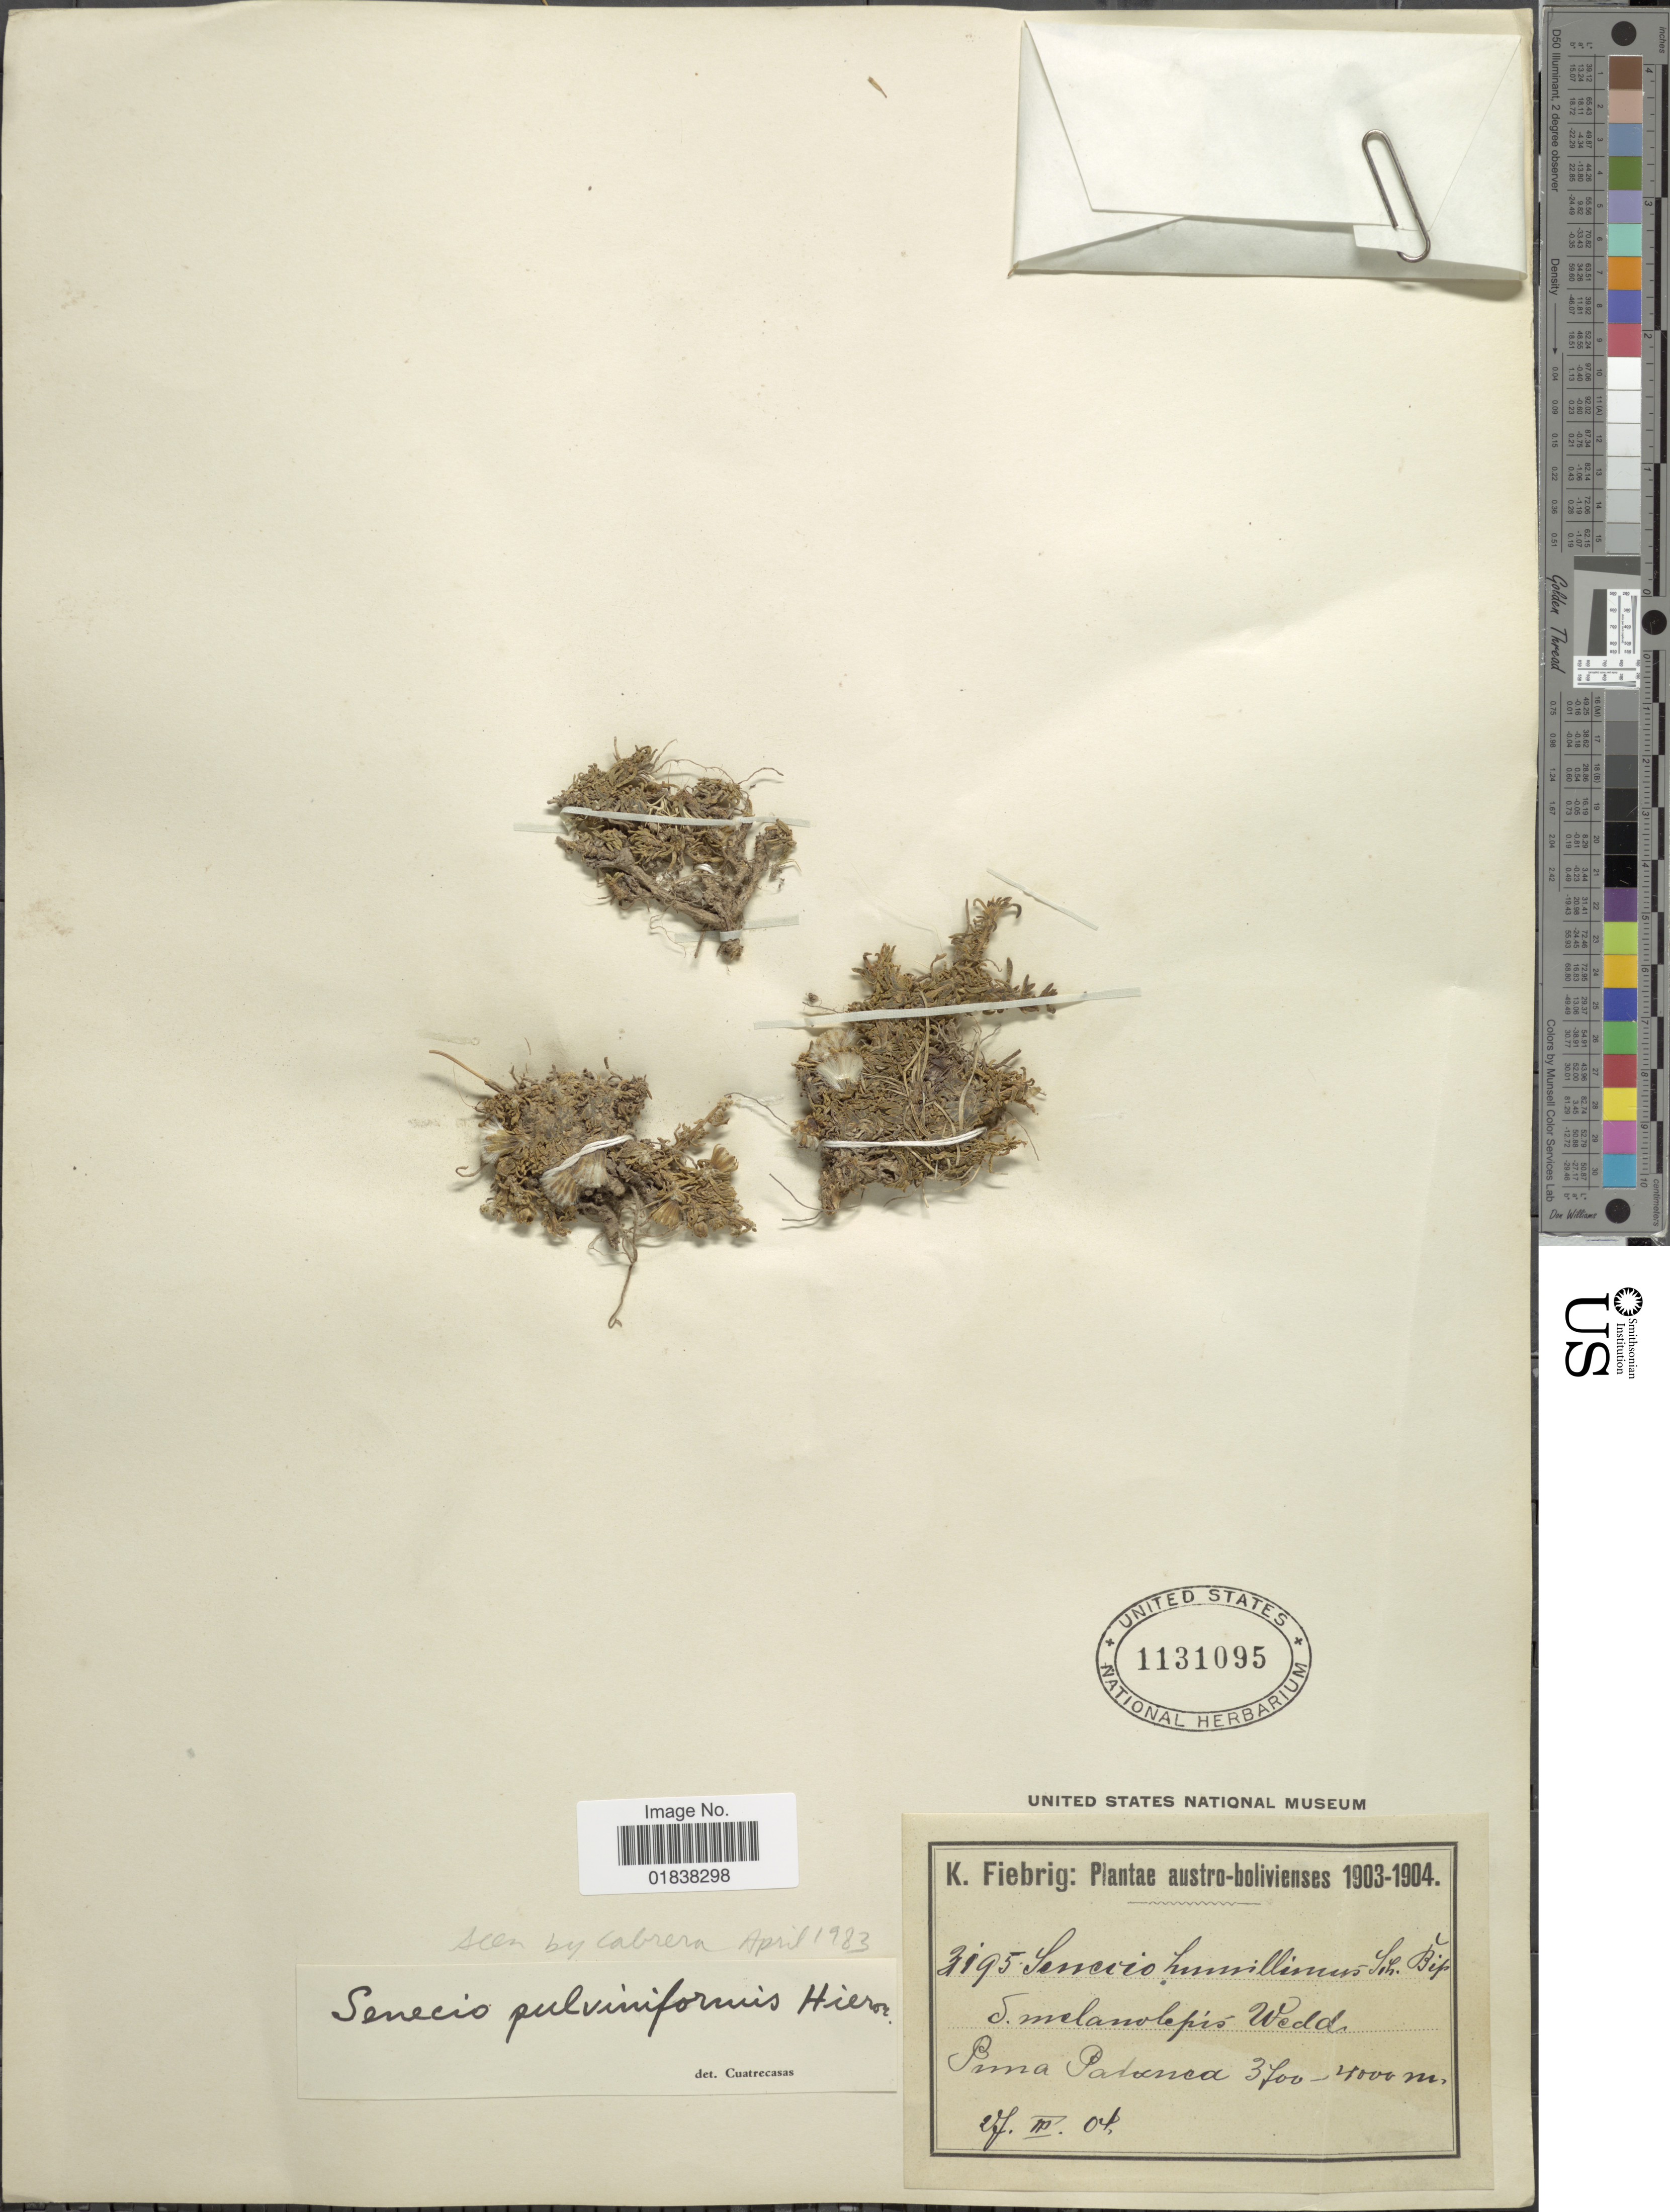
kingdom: Plantae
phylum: Tracheophyta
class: Magnoliopsida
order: Asterales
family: Asteraceae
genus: Senecio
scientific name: Senecio humillimus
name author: Sch. Bip.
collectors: K. Fiebrig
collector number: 3195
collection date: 1904-03-27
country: Bolivia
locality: Puna Patanca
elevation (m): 3700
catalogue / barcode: US 1131095